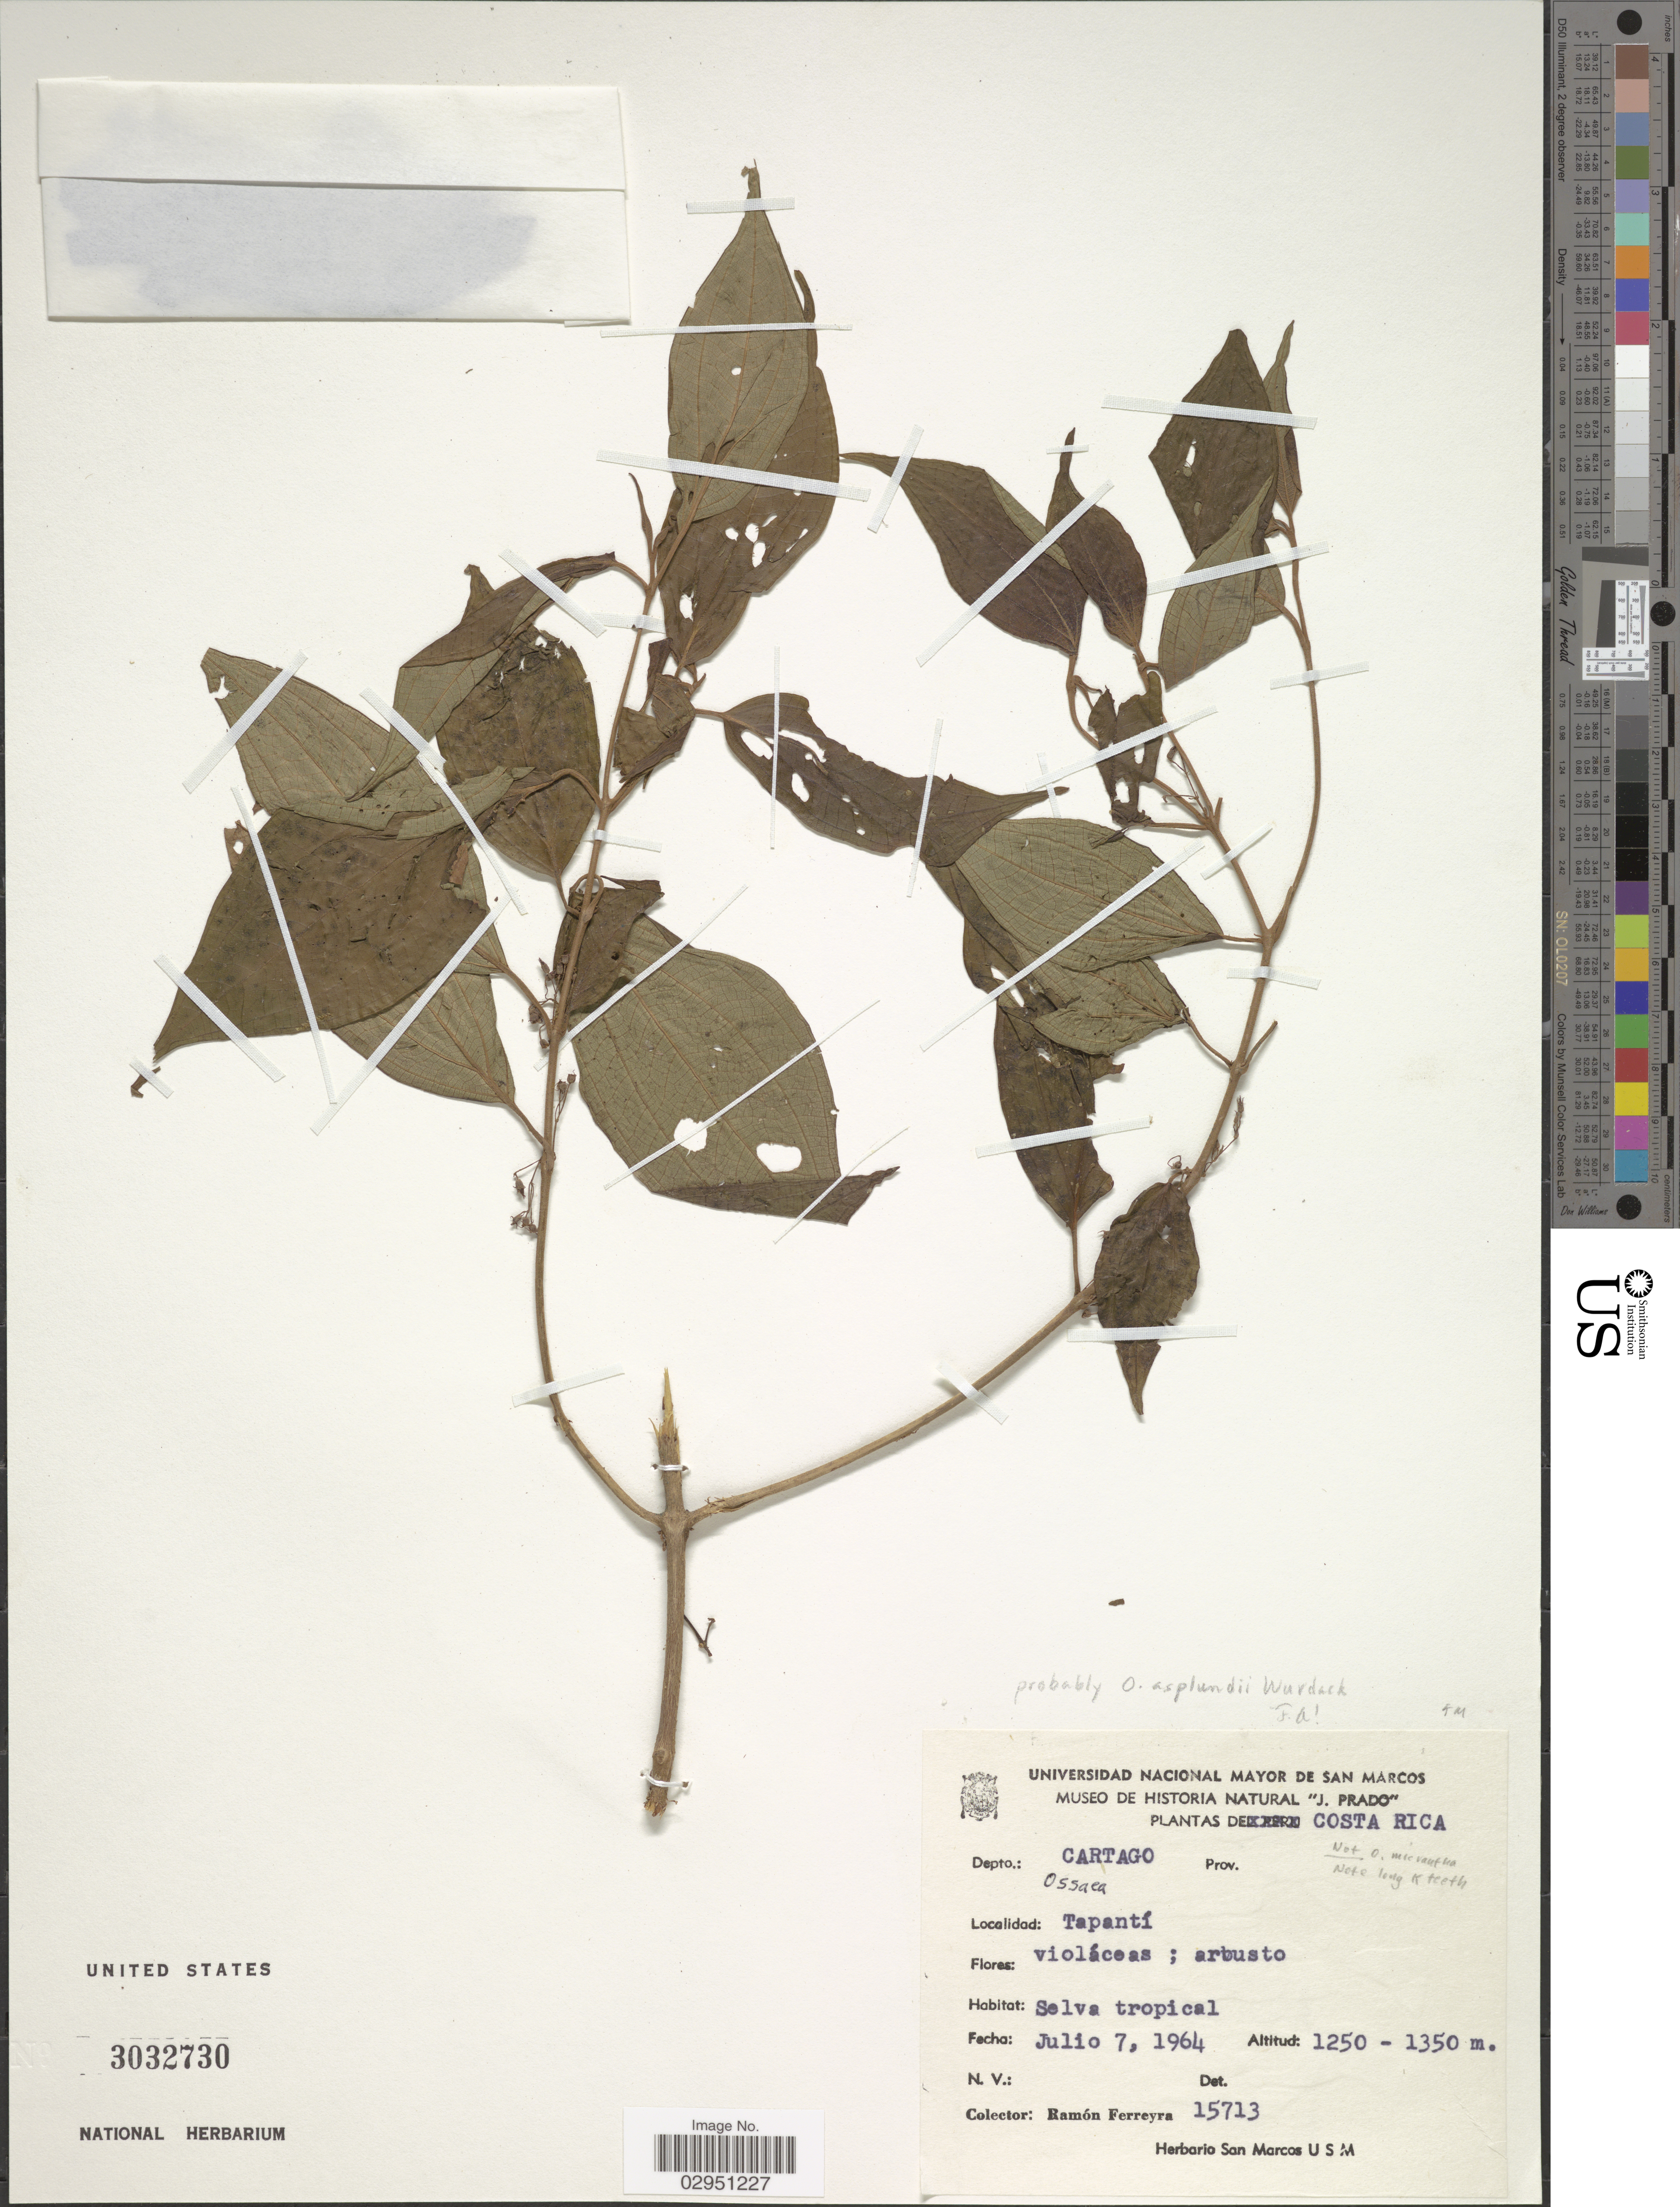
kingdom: Plantae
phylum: Tracheophyta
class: Magnoliopsida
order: Myrtales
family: Melastomataceae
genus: Ossaea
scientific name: Ossaea sp.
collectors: R. A. Ferreyra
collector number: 15713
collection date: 1964-07-07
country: Costa Rica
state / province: Cartago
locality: Depto.: Cartago. Tapantí.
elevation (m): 1250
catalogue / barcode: US 3032730